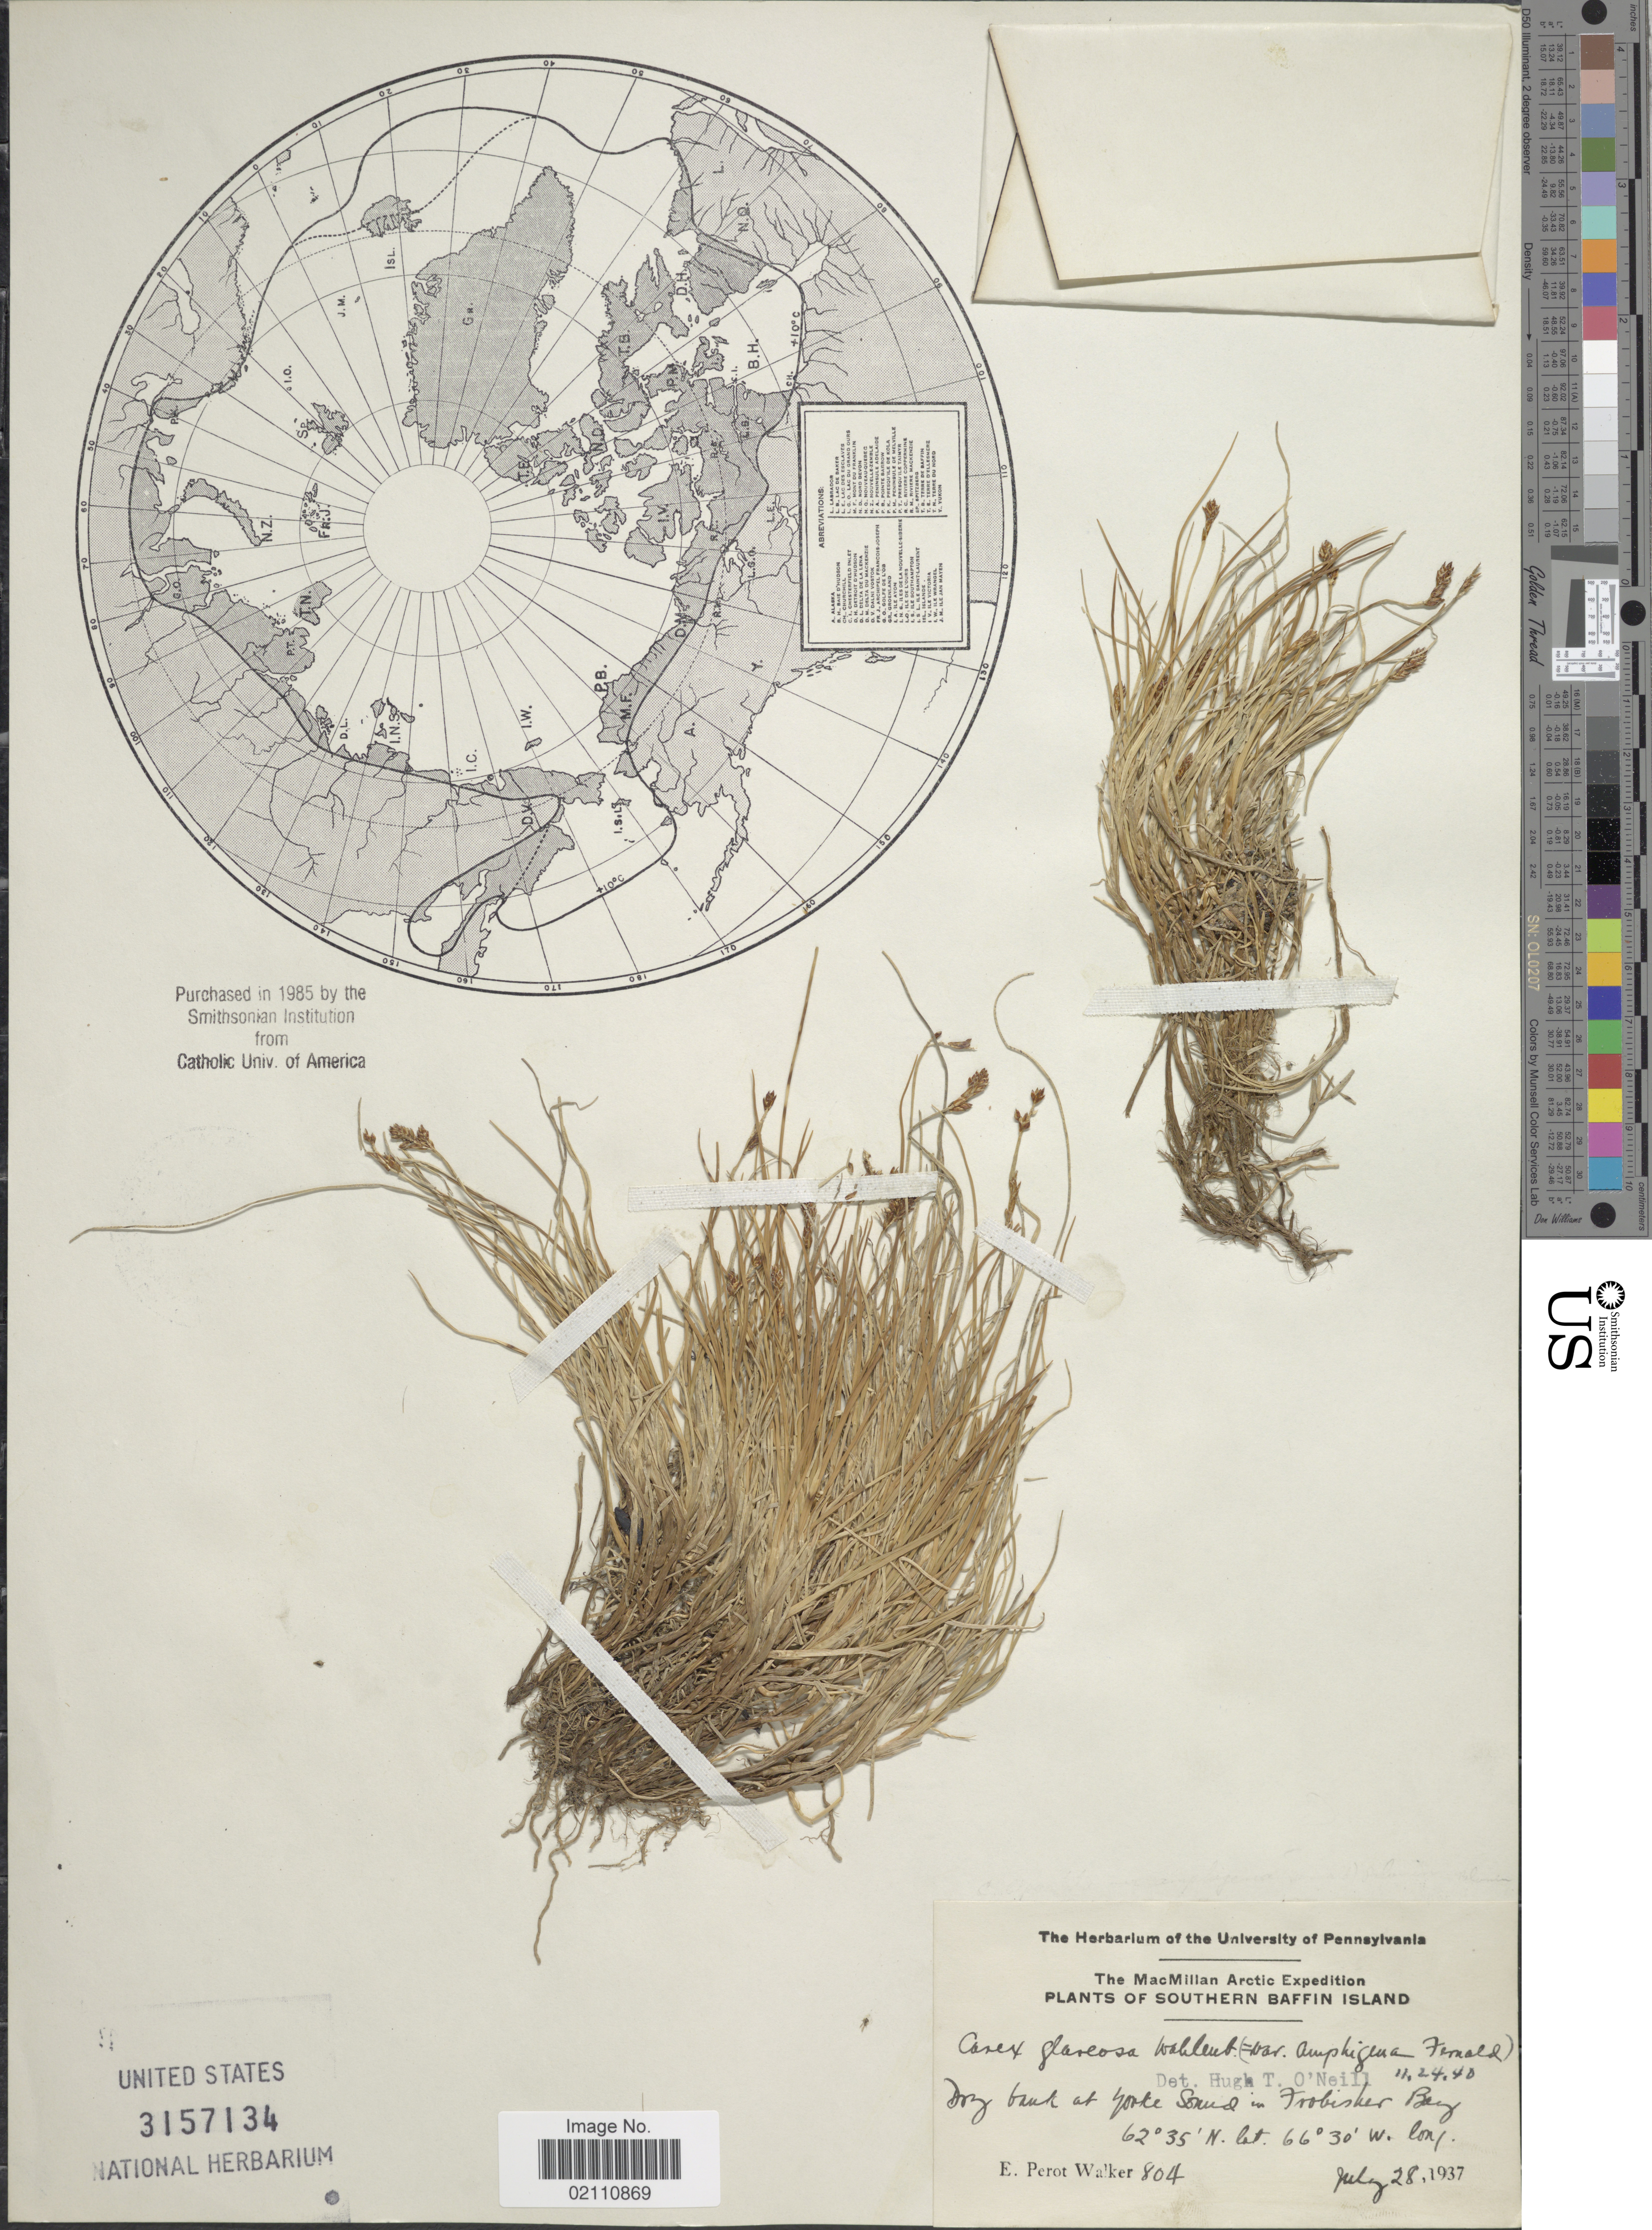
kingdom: Plantae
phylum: Tracheophyta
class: Liliopsida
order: Poales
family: Cyperaceae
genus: Carex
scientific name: Carex glareosa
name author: Schkuhr ex Wahlenb.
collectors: E. P. Walker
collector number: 804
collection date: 1937-07-28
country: Canada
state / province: Nunavut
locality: Southern Baffin Island, dry bank at Yorke Sound in Frobisher Bay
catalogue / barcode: US 3157134